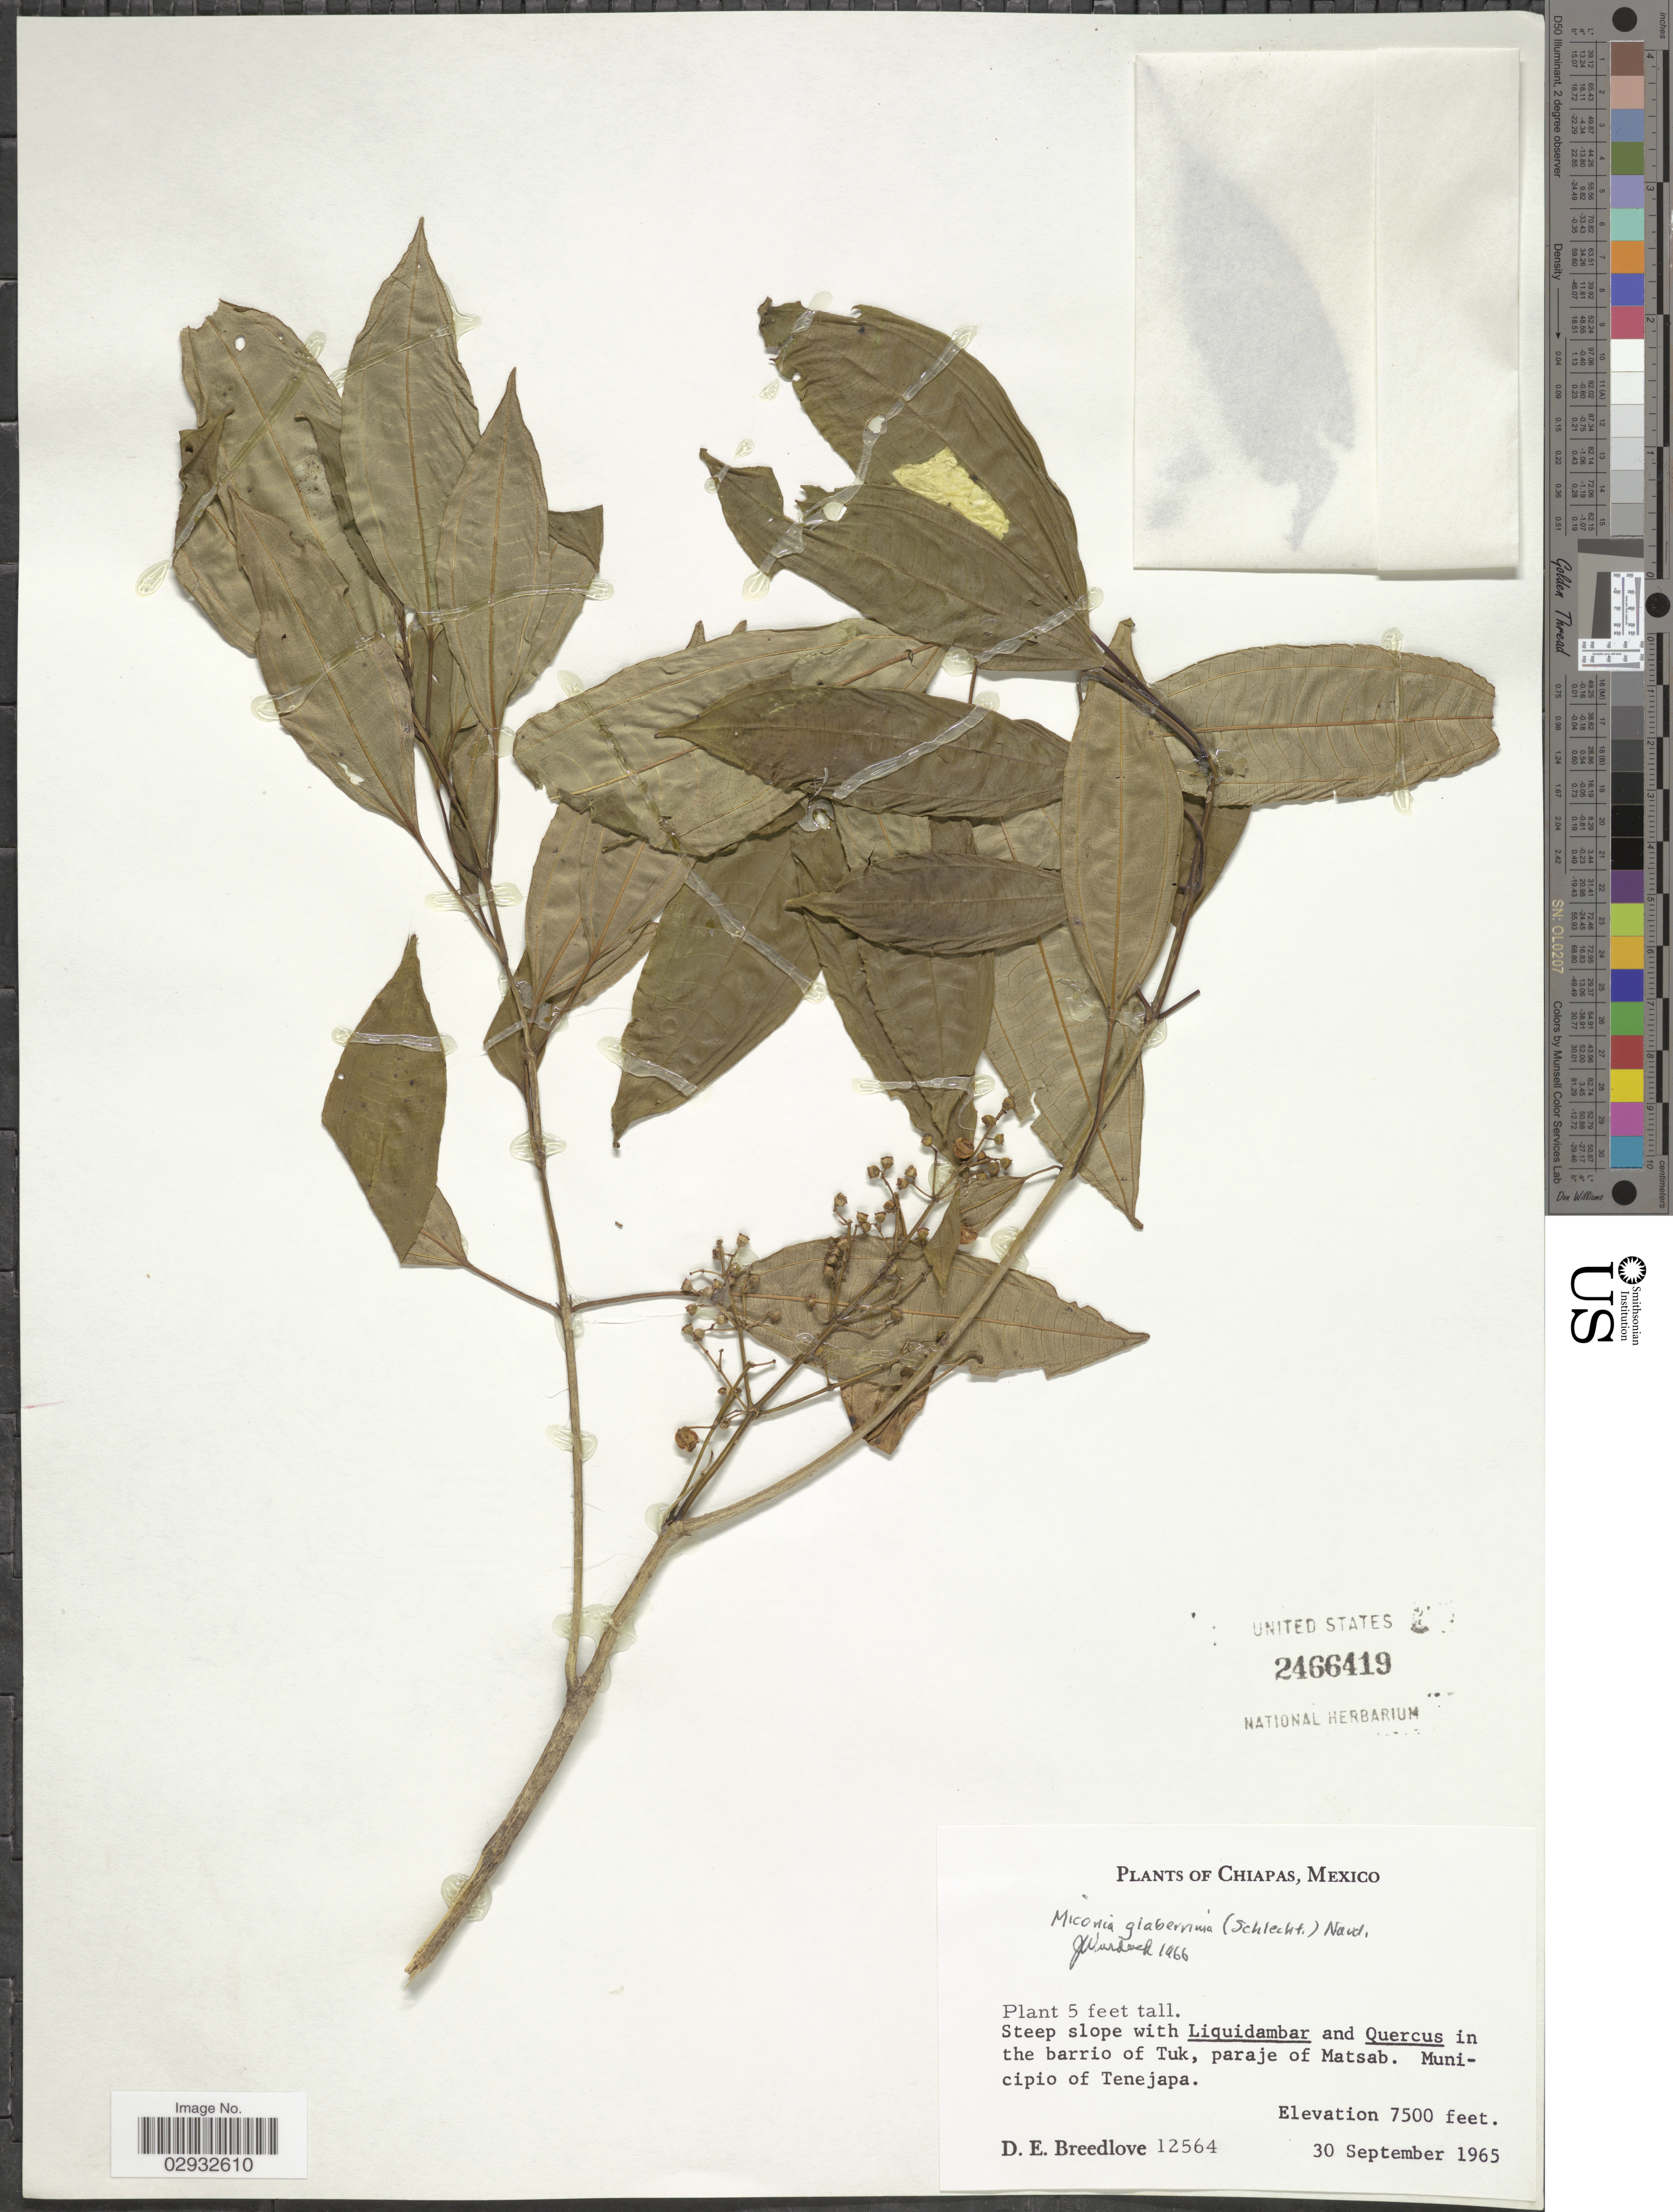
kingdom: Plantae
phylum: Tracheophyta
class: Magnoliopsida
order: Myrtales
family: Melastomataceae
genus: Miconia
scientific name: Miconia glaberrima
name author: (Schltdl.) Naudin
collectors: D. E. Breedlove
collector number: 12564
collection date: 1965-09-30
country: Mexico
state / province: Chiapas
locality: In the barrio of Tuk, paraje of Matsab. Municipio of Tenejapa.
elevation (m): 2286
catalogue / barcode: US 2466419